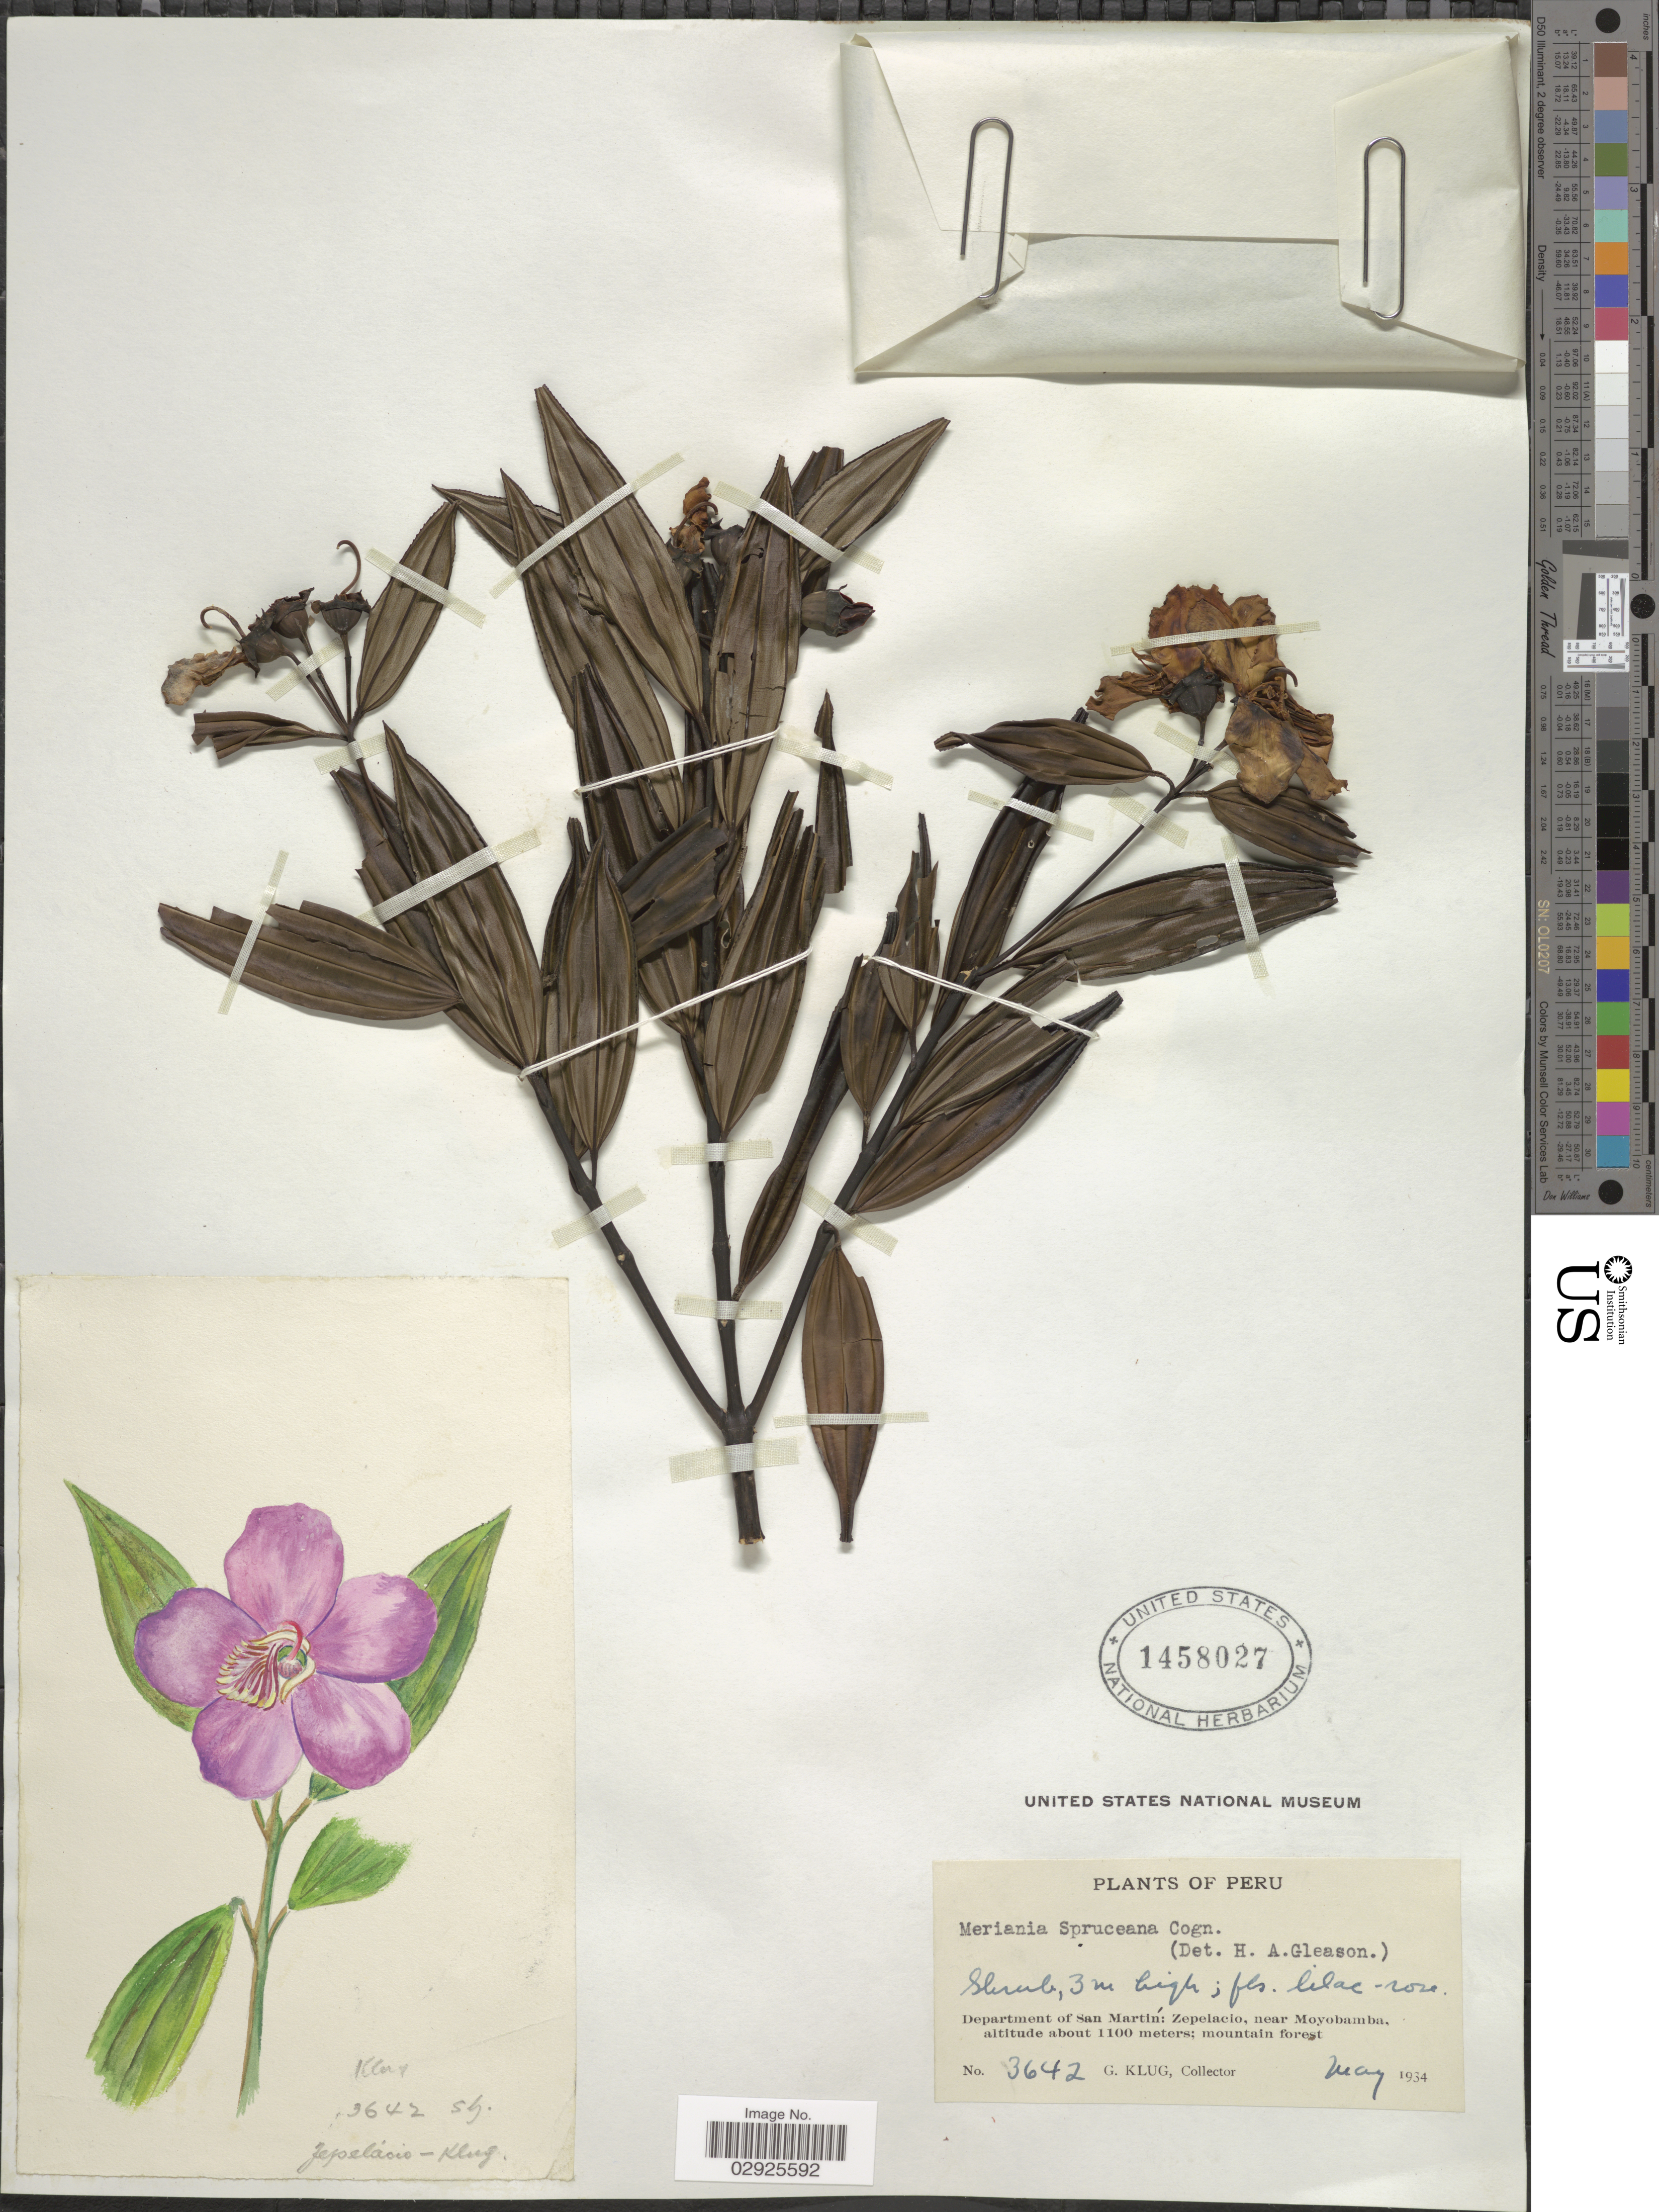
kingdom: Plantae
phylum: Tracheophyta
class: Magnoliopsida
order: Myrtales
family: Melastomataceae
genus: Meriania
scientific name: Meriania spruceana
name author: Cogn.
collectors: G. Klug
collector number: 3642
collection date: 1934-05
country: Peru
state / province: San Martín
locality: Department of San Martín: Zepelacio, near Moyobamba.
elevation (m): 1100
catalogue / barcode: US 1458027